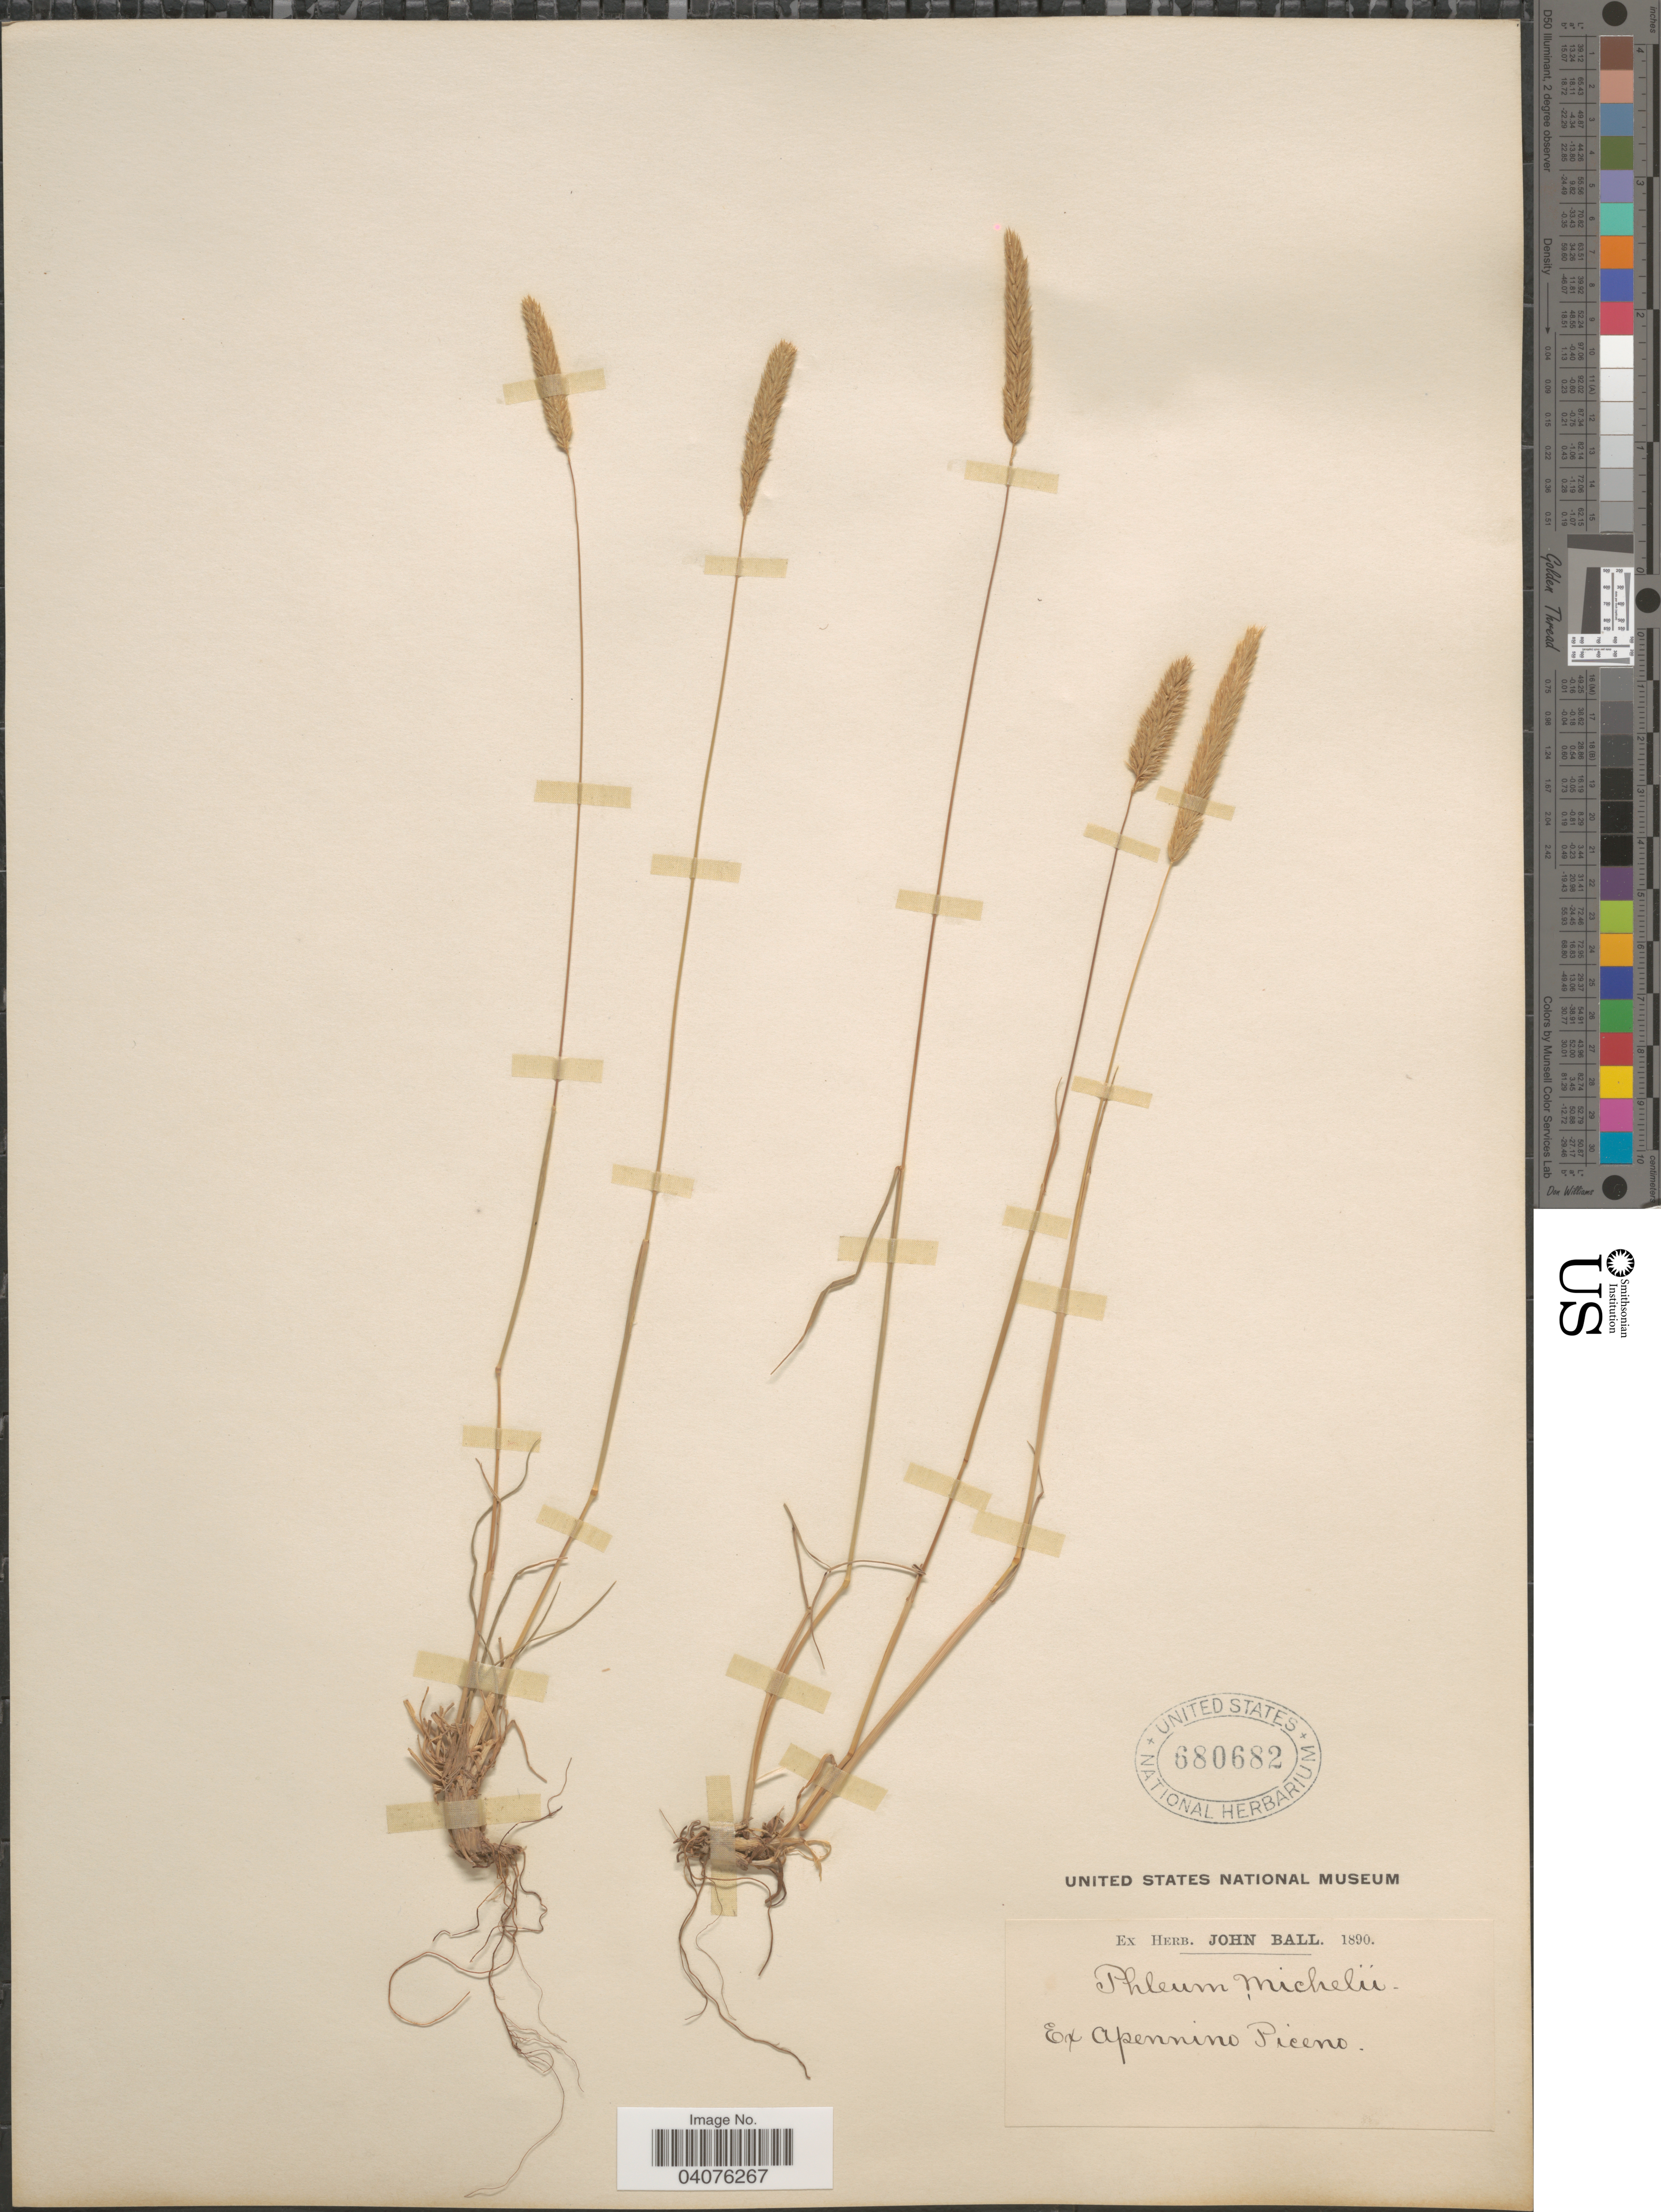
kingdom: Plantae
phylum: Tracheophyta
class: Liliopsida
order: Poales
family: Poaceae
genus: Phleum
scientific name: Phleum michelii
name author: All.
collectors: J. Ball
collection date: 1890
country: Italy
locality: Ex Apennino Piceno.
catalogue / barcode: US 680682